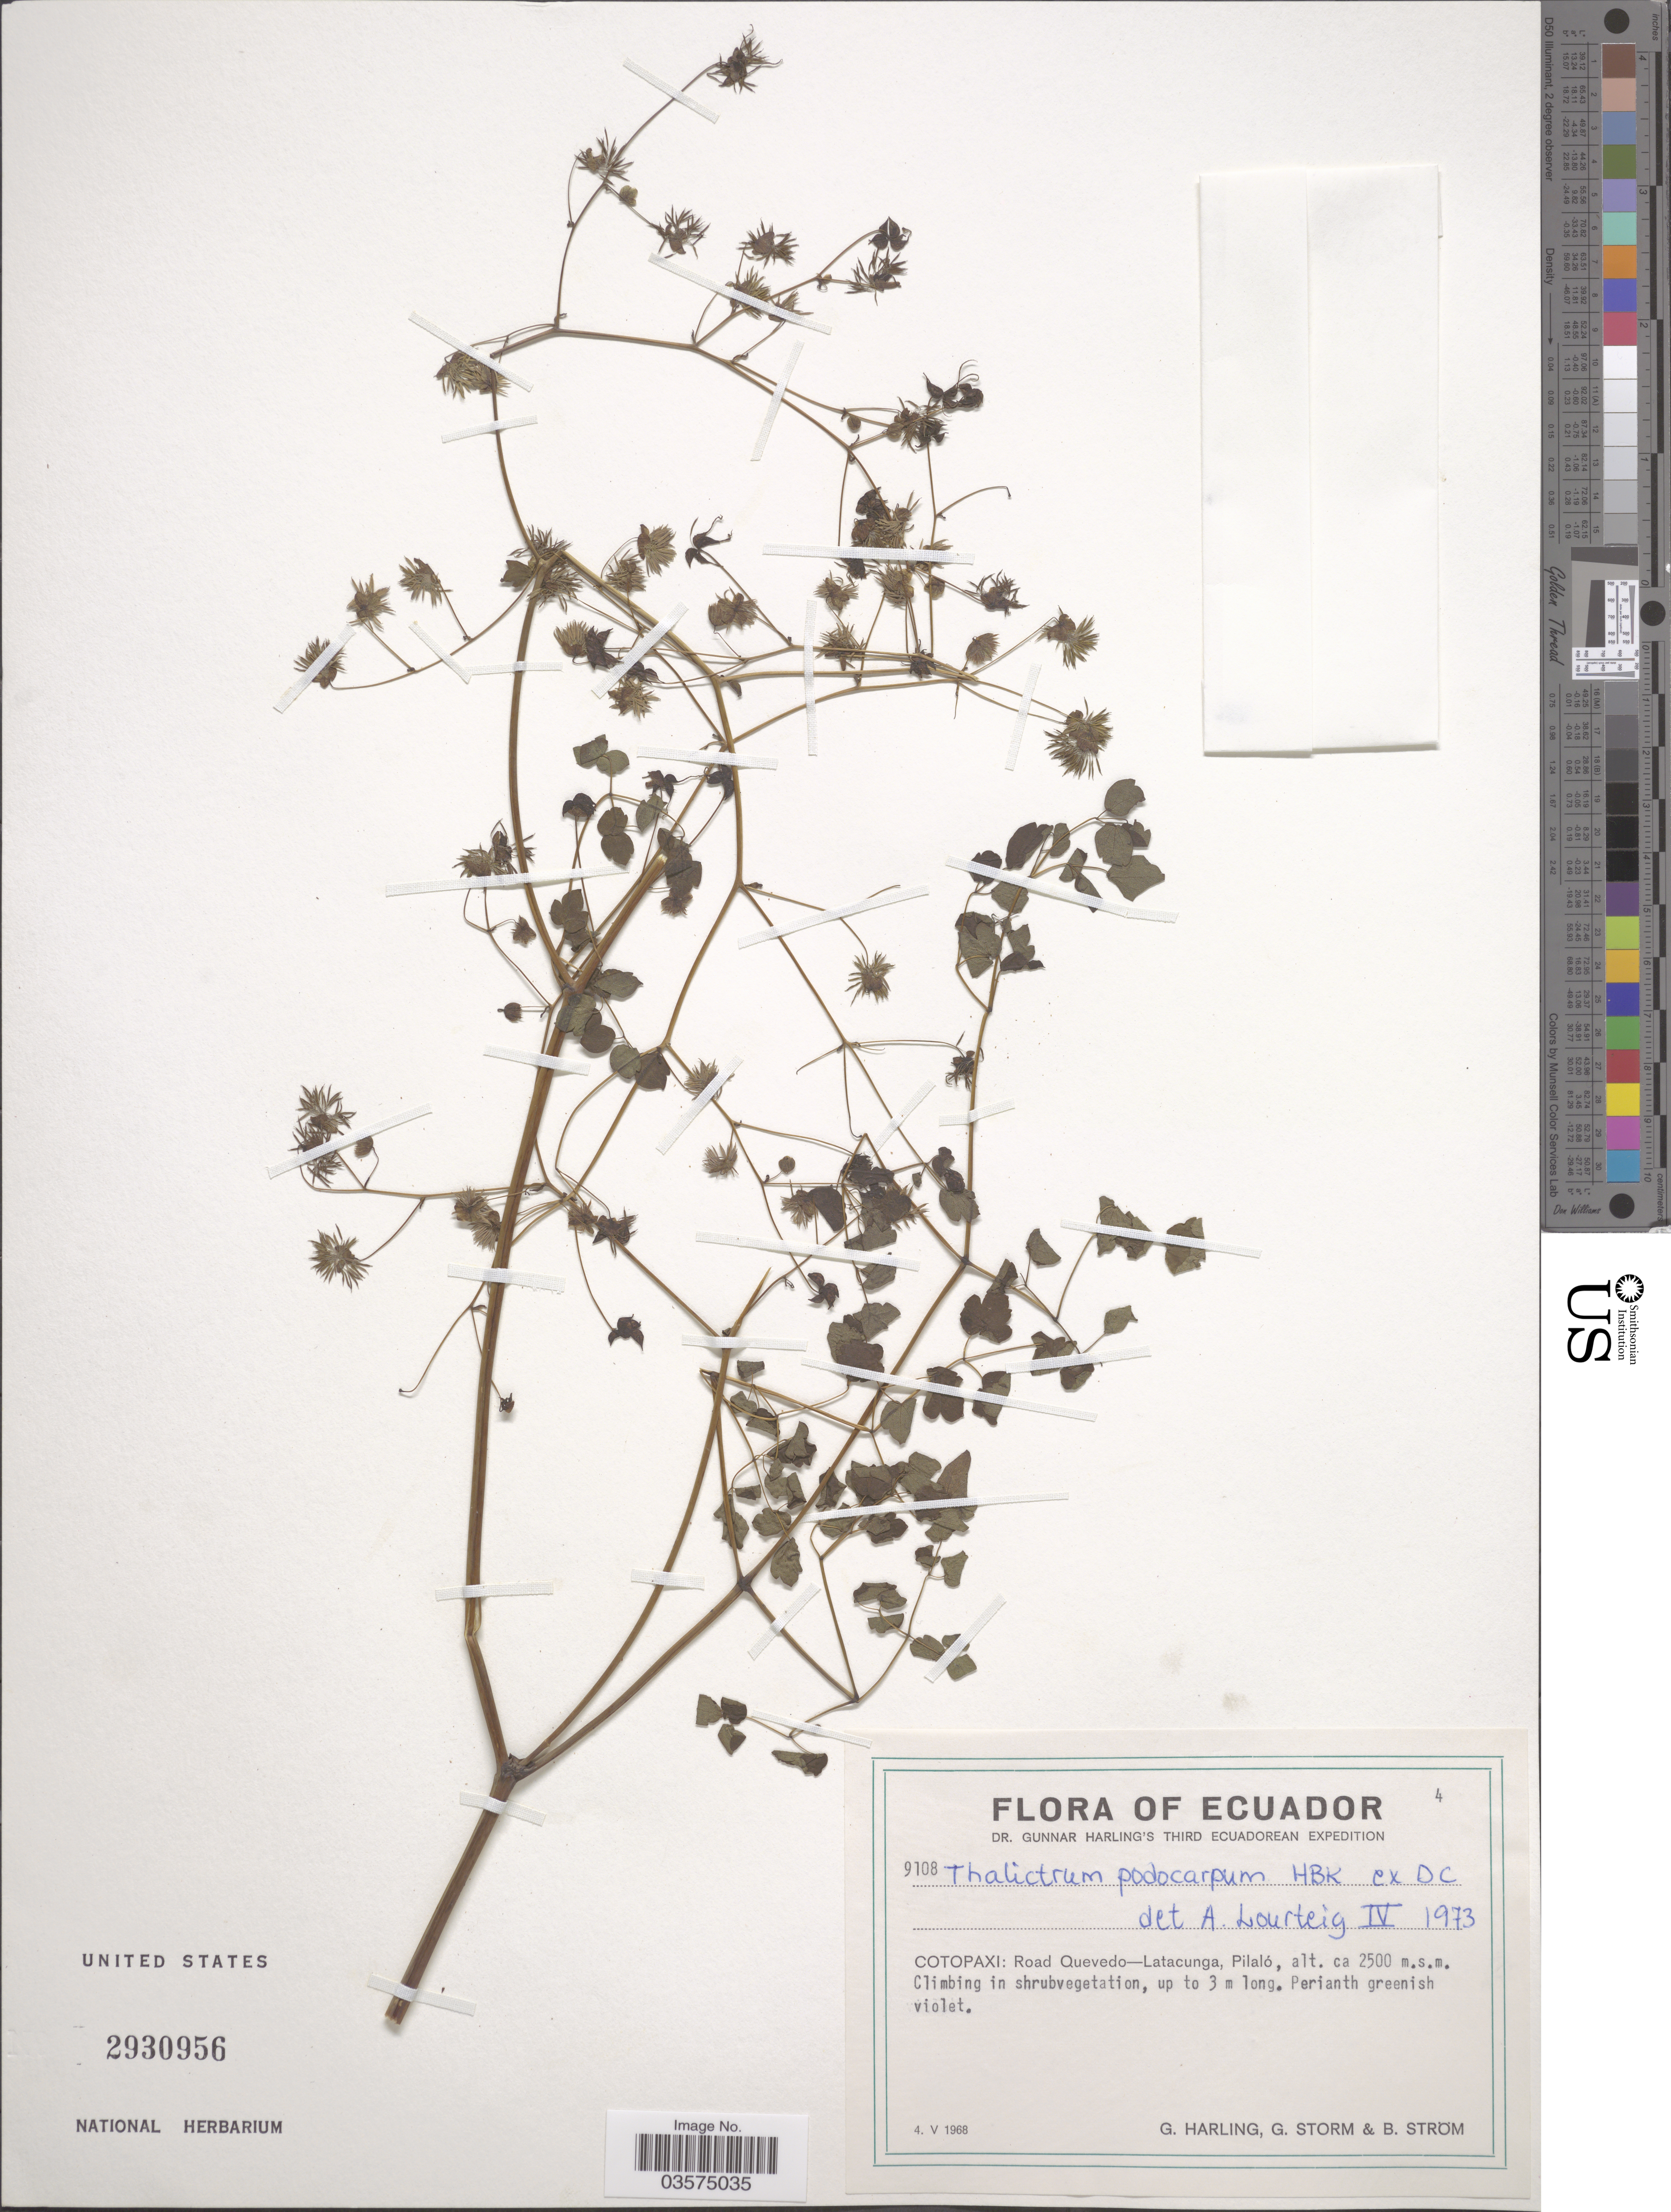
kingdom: Plantae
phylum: Tracheophyta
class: Magnoliopsida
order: Ranunculales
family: Ranunculaceae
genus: Thalictrum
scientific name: Thalictrum podocarpum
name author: Kunth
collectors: G. Harling, G. Storm & B. Ström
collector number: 9108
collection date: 1968-05-04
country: Ecuador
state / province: Cotopaxi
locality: Road Quevedo-Latacunga, Pilaló.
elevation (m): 2500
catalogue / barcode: US 2930956